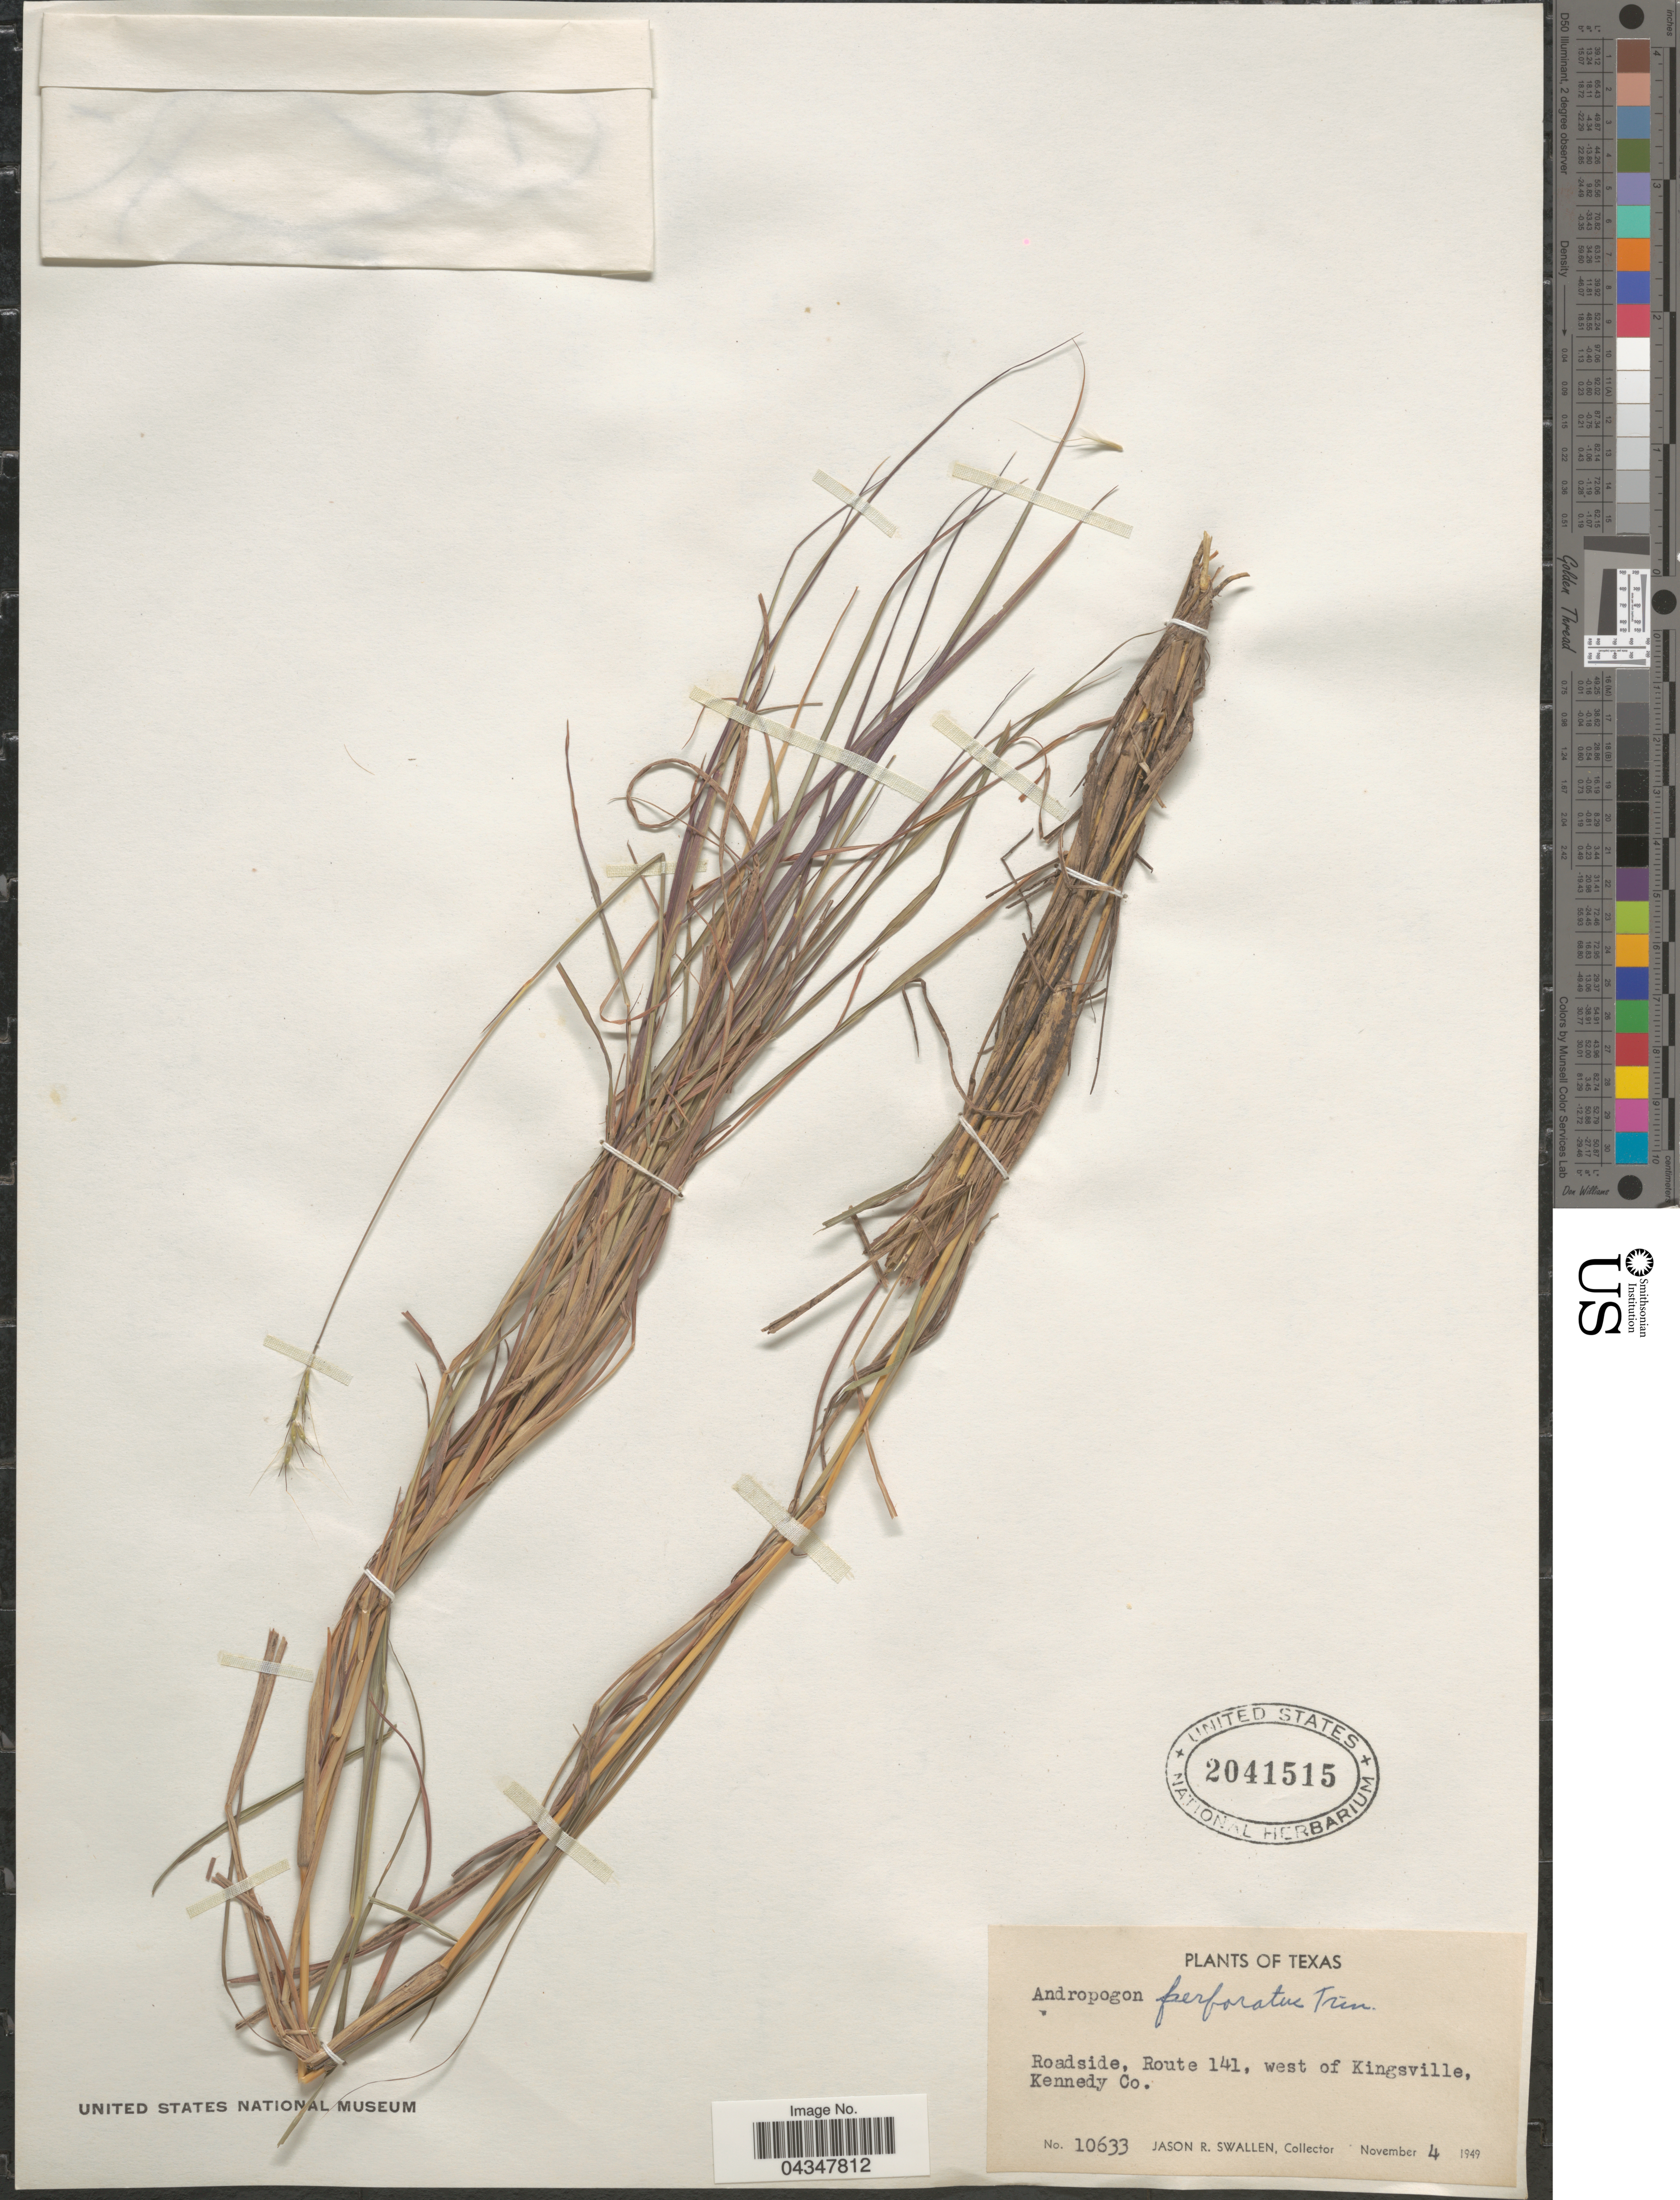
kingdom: Plantae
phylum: Tracheophyta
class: Liliopsida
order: Poales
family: Poaceae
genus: Bothriochloa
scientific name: Bothriochloa perforata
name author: (Trin. ex E. Fourn.) Herter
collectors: J. R. Swallen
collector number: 10633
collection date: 1949-11-04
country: United States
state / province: Texas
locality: Roadside, Route 141, west of Kingsville, Kennedy Co.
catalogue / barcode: US 2041515